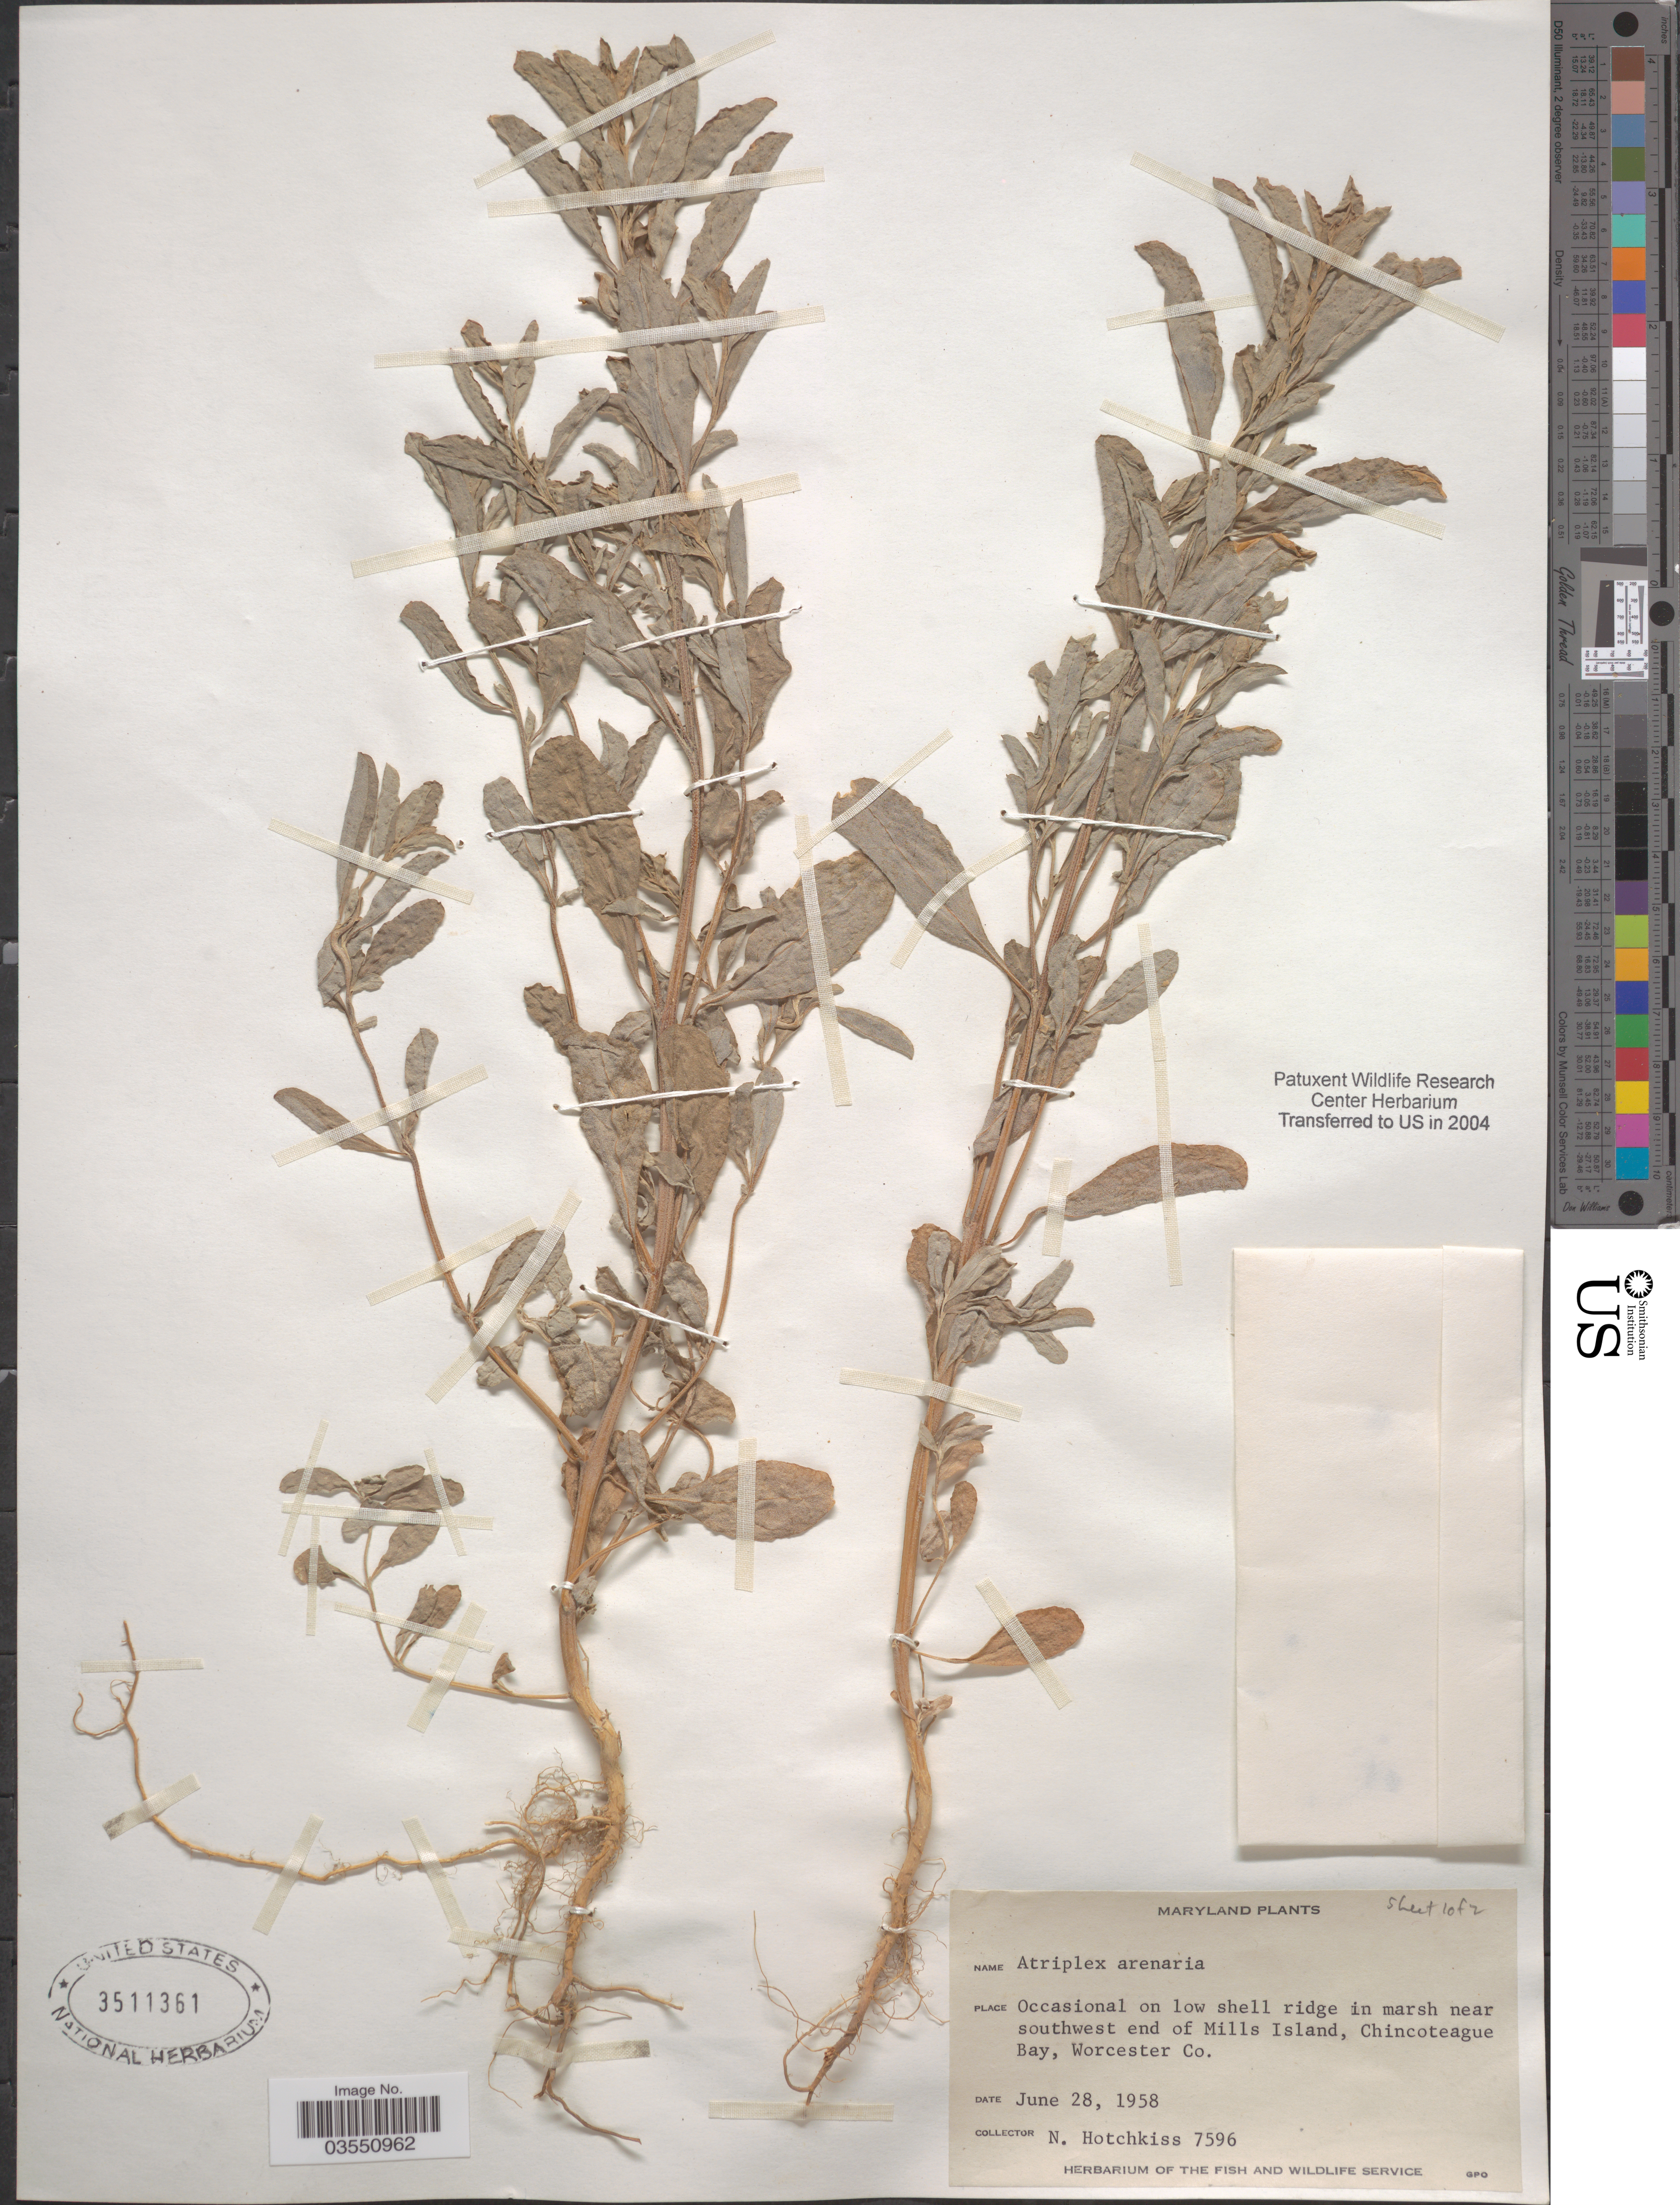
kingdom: Plantae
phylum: Tracheophyta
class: Magnoliopsida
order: Caryophyllales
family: Amaranthaceae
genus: Atriplex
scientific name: Atriplex arenaria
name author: Nutt.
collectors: N. Hotchkiss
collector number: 7596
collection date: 1958-06-28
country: United States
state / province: Maryland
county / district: Worcester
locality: Near southwest end of Mills Island, Chincoteague Bay, Worcester Co.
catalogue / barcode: US 3511361